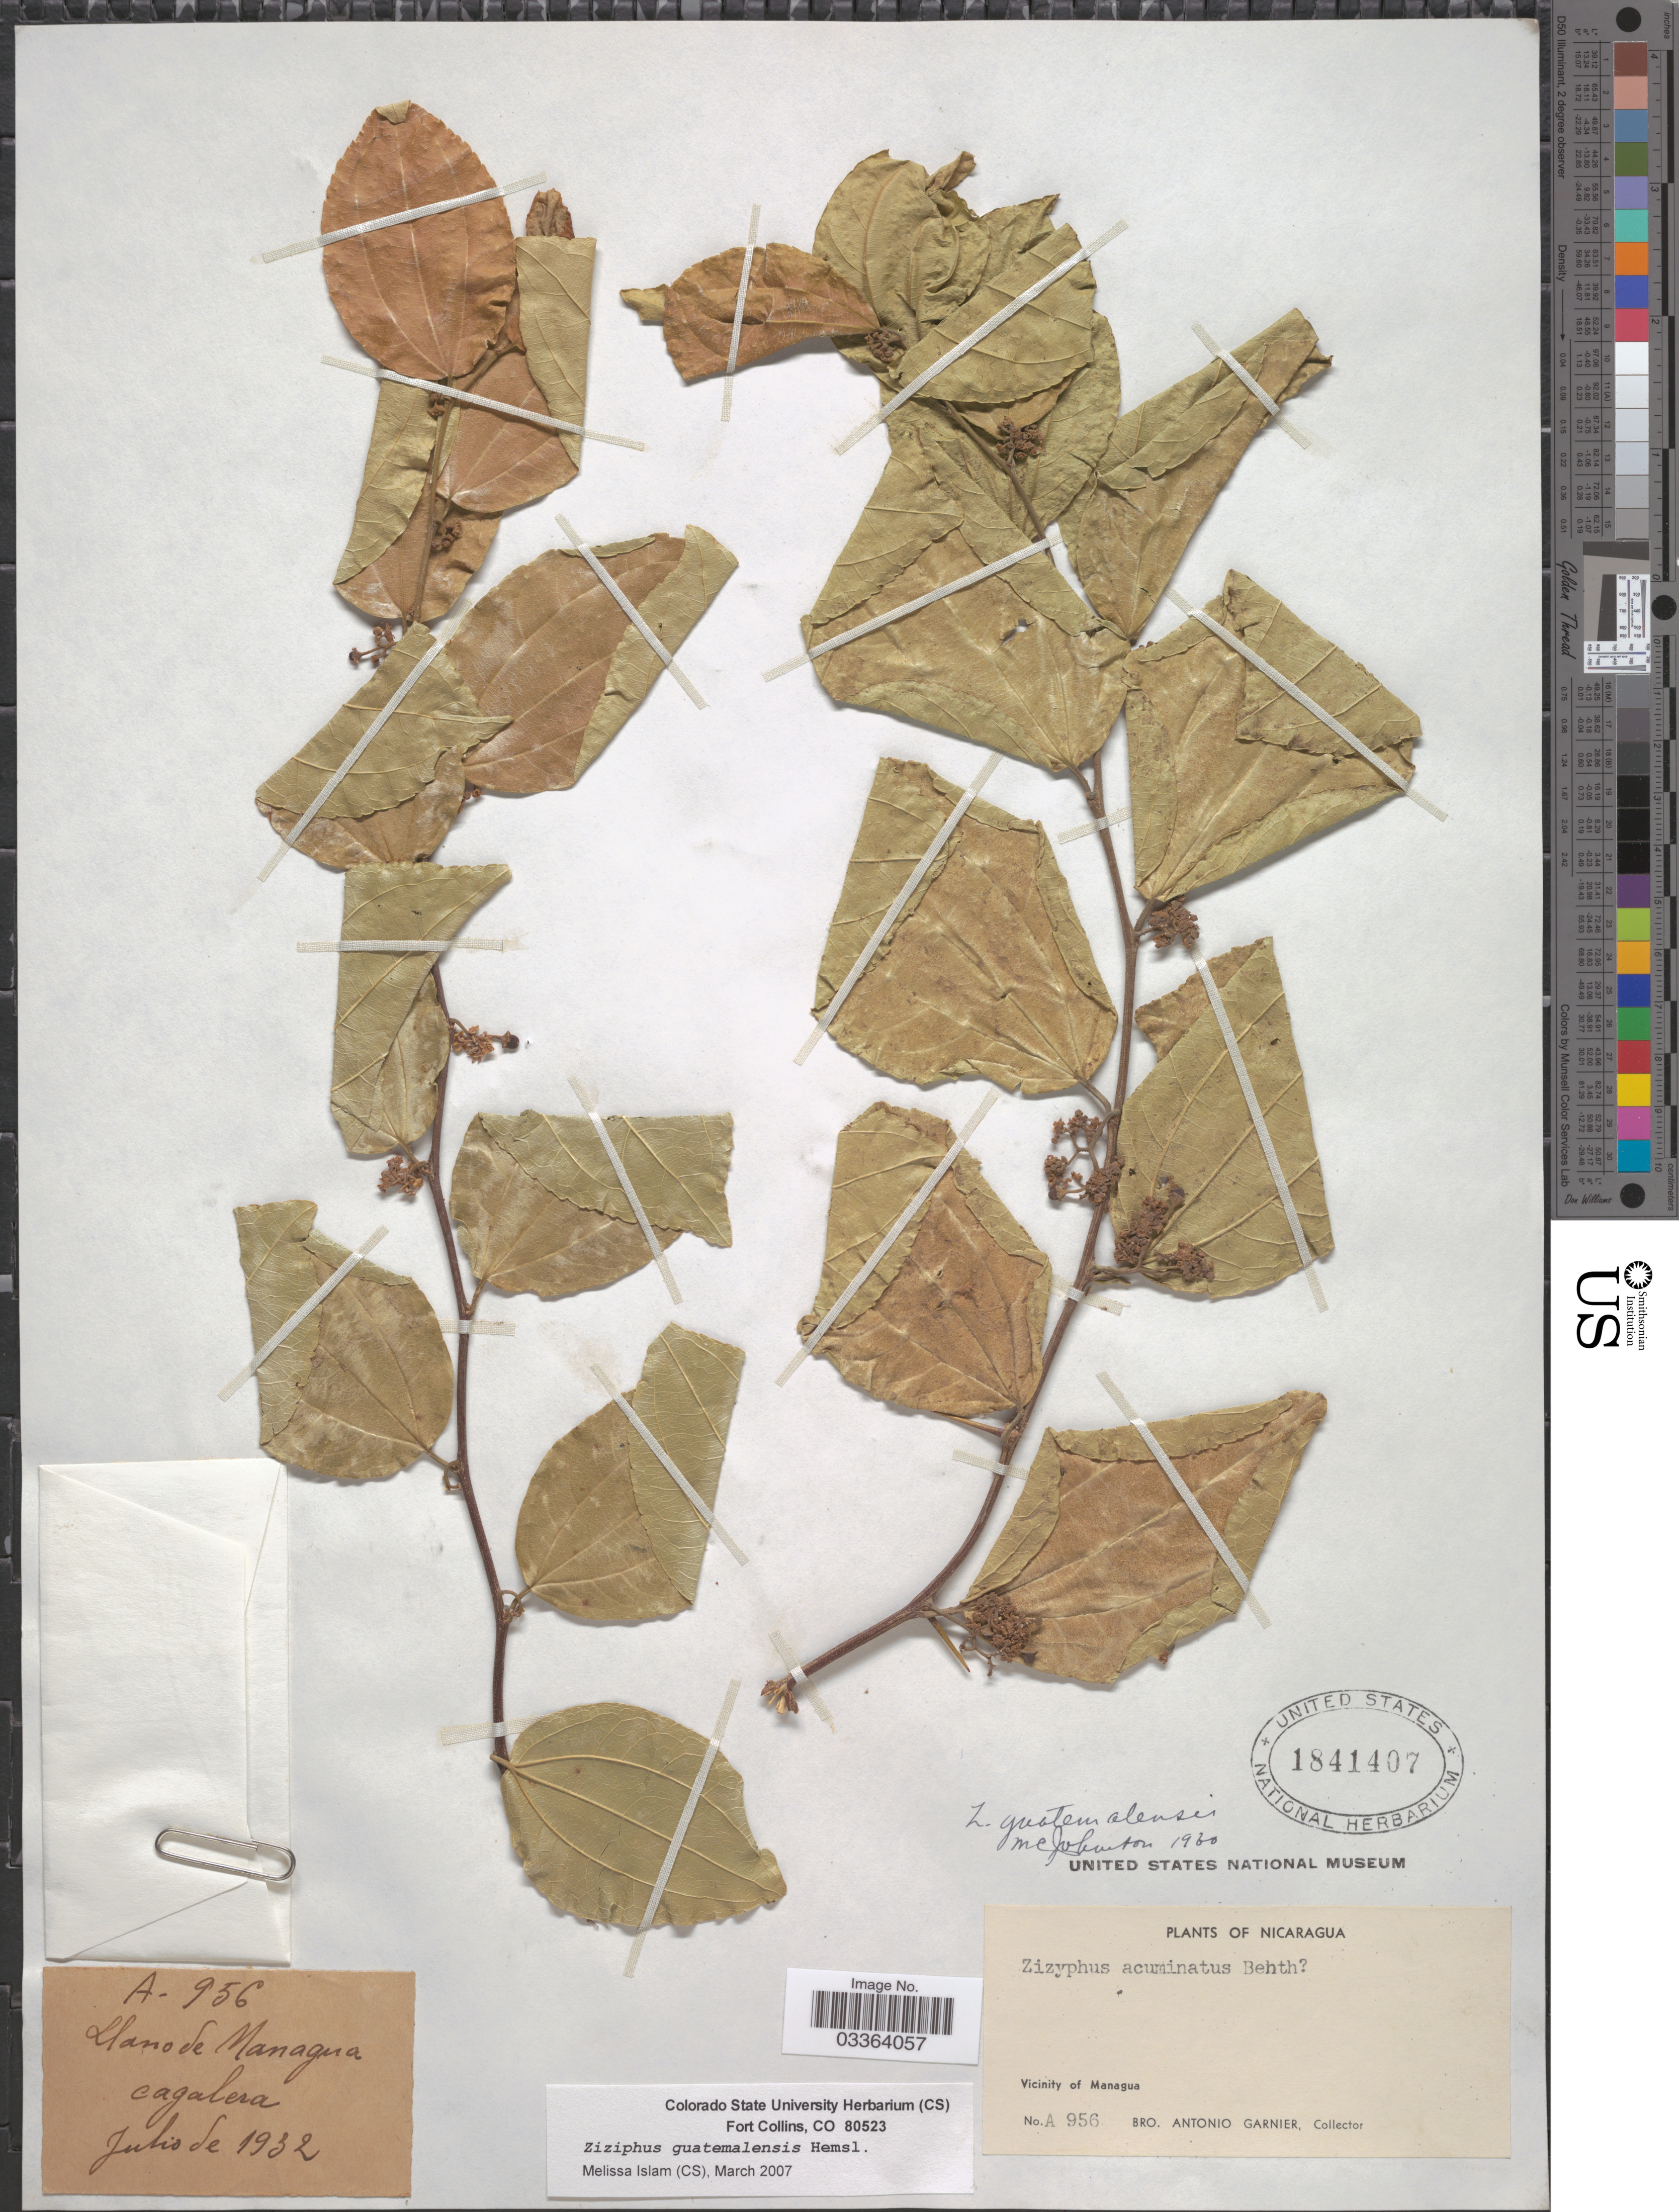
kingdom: Plantae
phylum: Tracheophyta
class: Magnoliopsida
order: Rosales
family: Rhamnaceae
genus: Sarcomphalus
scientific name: Sarcomphalus guatemalensis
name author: (Hemsl.) Hauenschild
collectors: Bro. A. Garnier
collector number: A 956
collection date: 1932-07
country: Nicaragua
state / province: Managua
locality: Llano de Managua, Vicinity of Managua.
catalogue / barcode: US 1841407